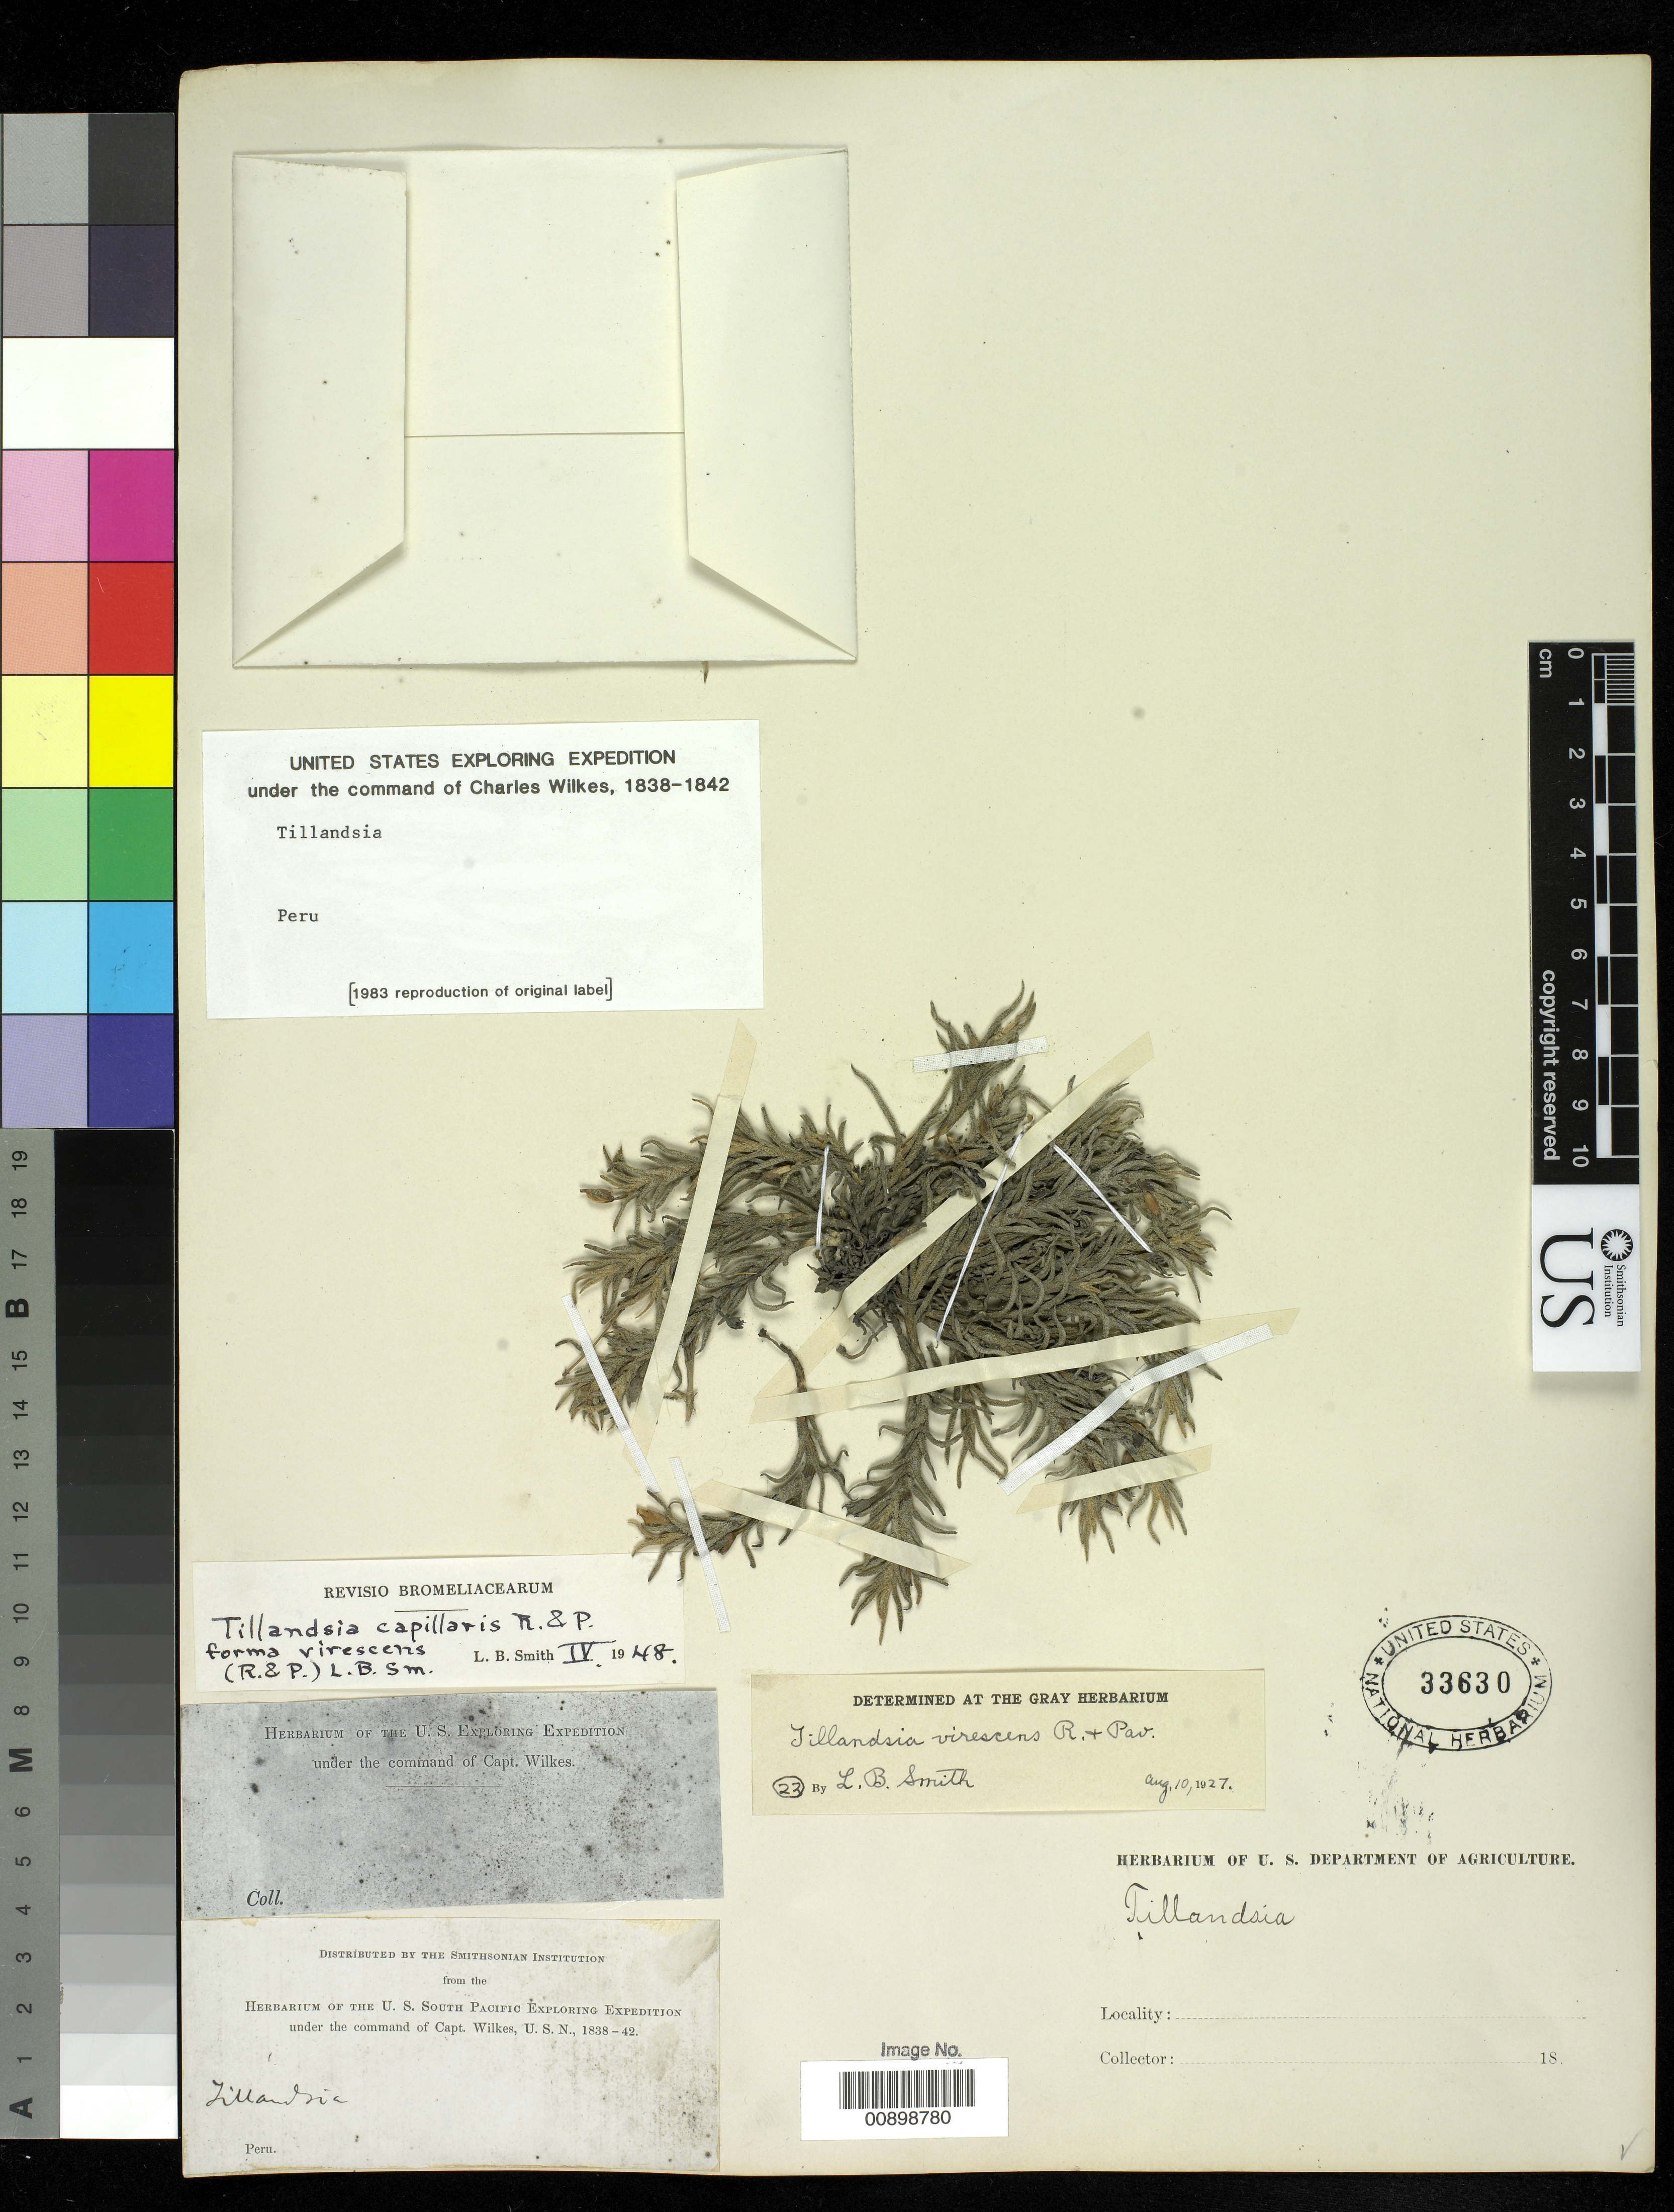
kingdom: Plantae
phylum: Tracheophyta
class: Liliopsida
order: Poales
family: Bromeliaceae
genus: Tillandsia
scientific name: Tillandsia capillaris aff. virescens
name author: (Ruiz & Pav.) L.B. Sm.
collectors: Wilkes Explor. Exped.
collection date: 1838/1842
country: Peru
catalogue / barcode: US 33630